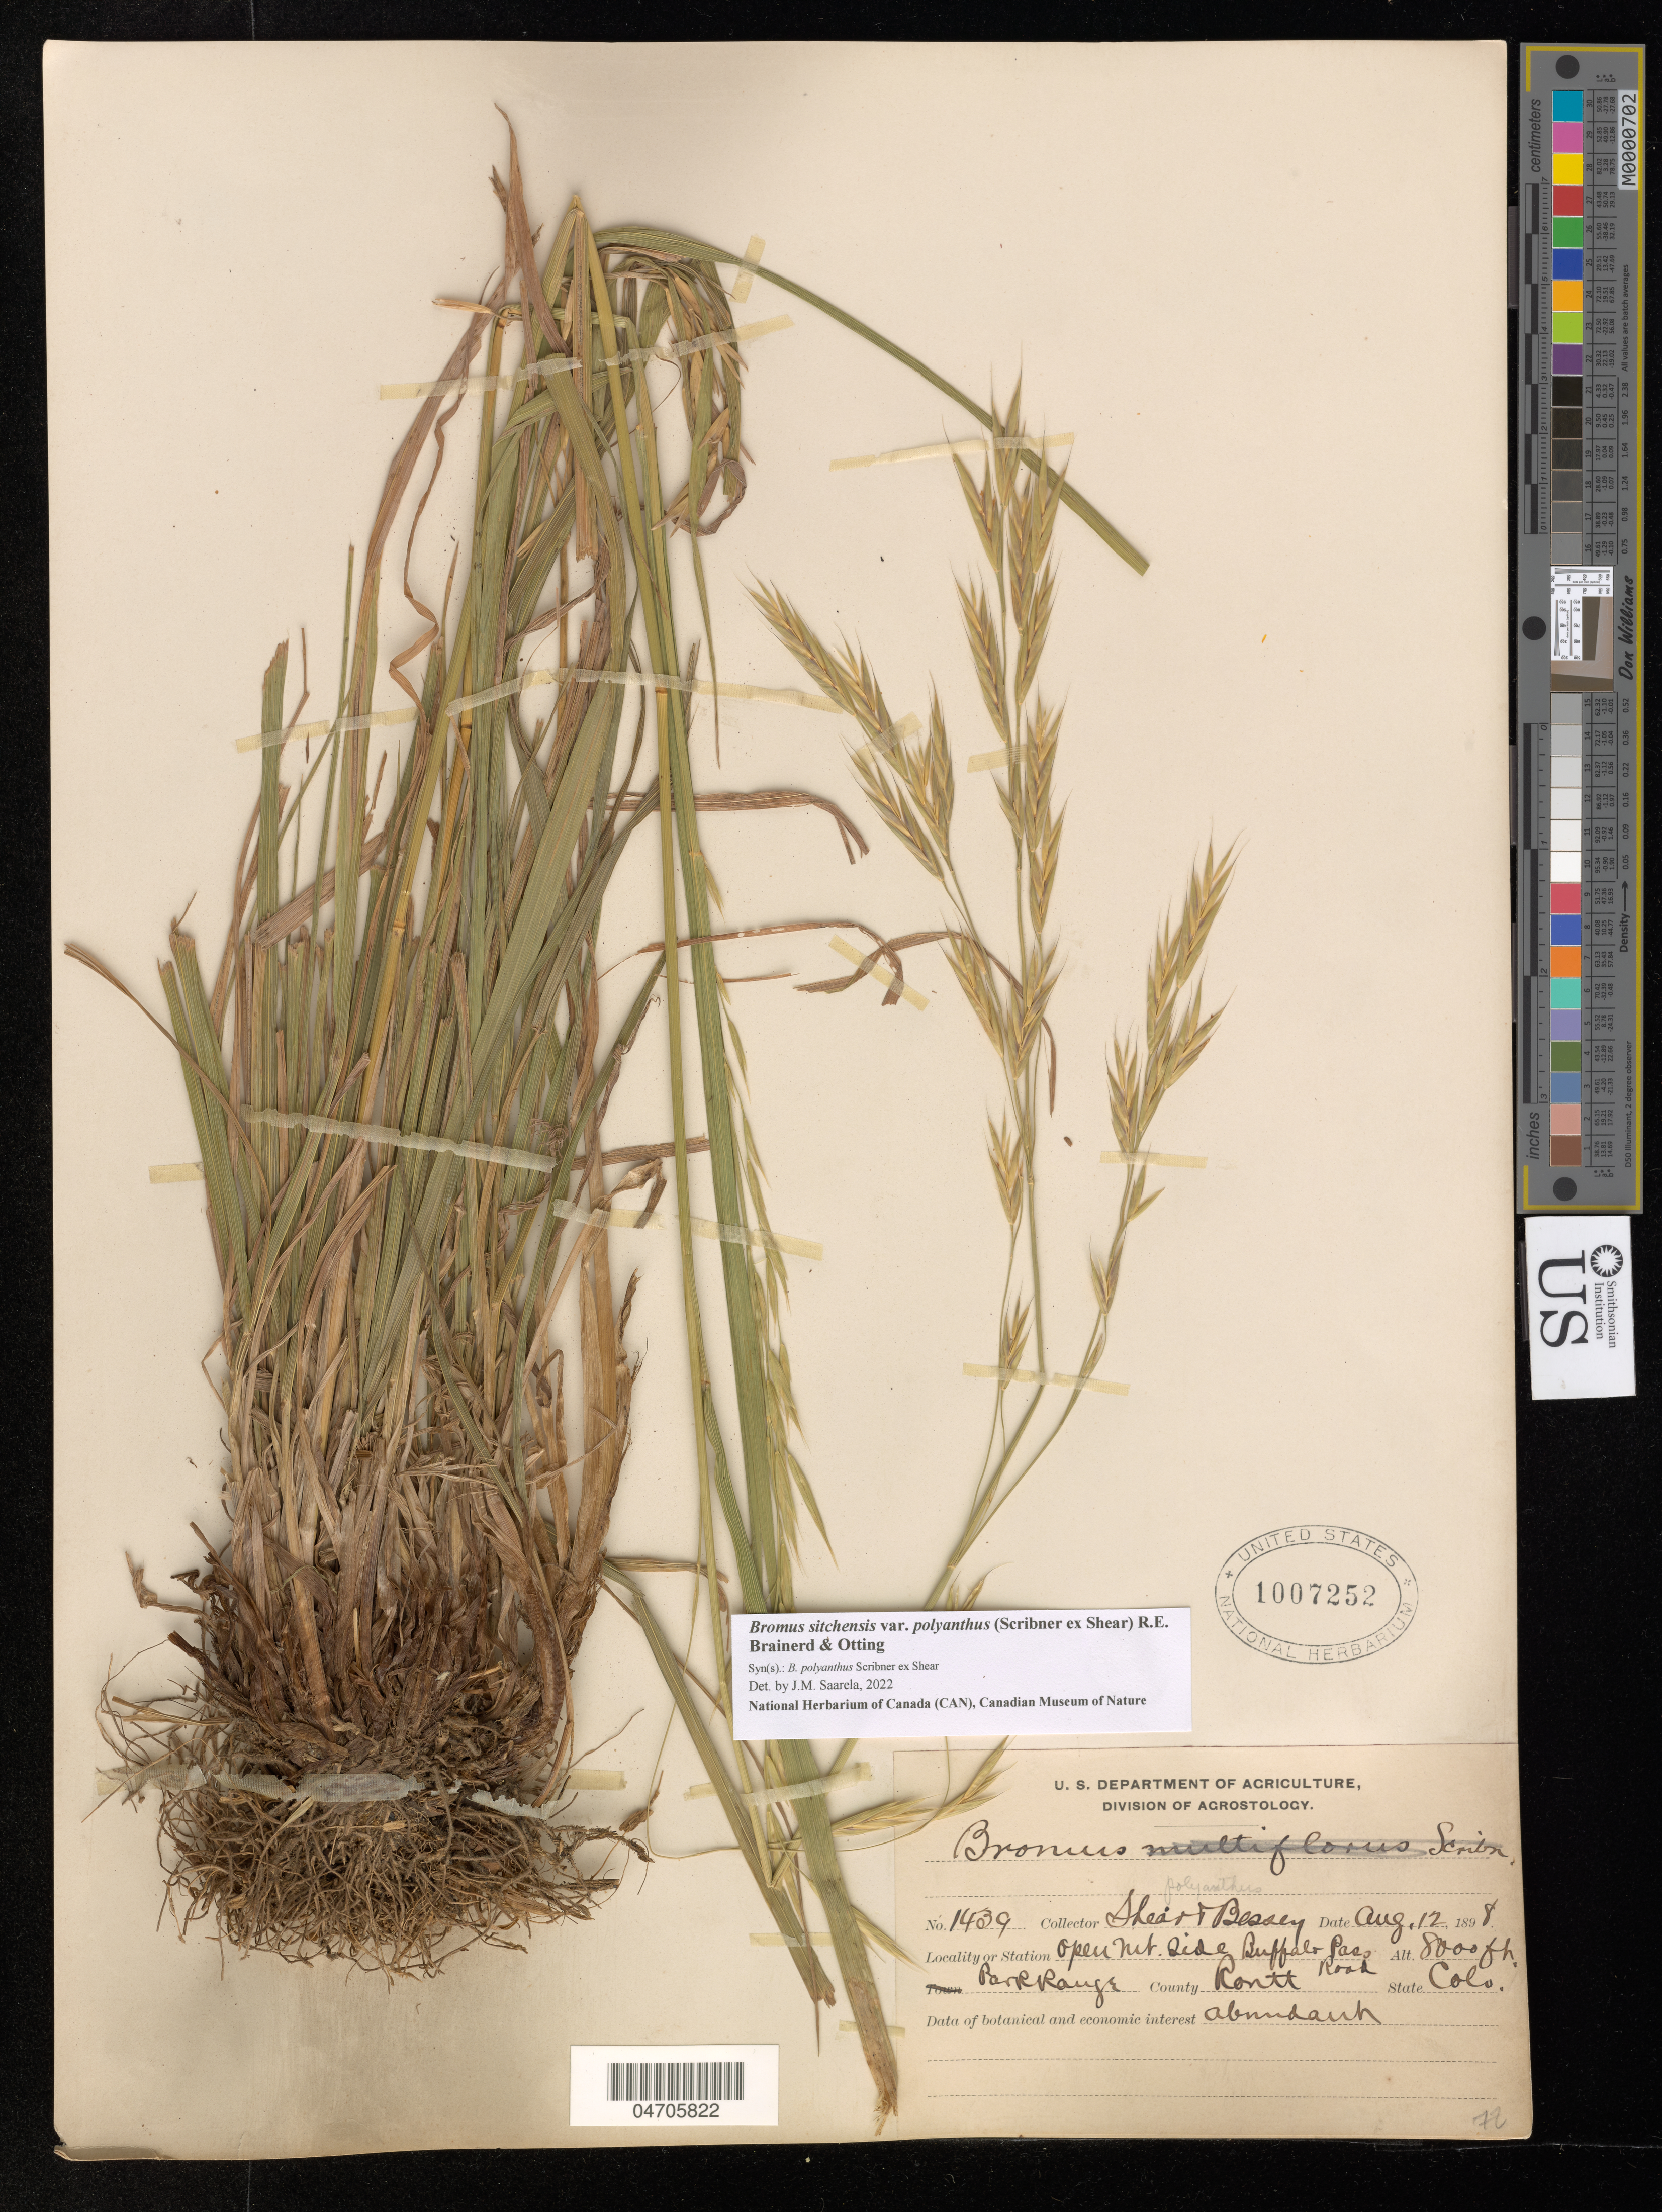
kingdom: Plantae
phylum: Tracheophyta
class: Liliopsida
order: Poales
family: Poaceae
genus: Bromus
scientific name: Bromus polyanthus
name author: Scribn. ex Shear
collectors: -- Shear & -. Bessey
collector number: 1439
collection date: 1898-08-12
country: United States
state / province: Colorado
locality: Open mt. side Buffalo Pass Road. Park range. County Routt.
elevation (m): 2438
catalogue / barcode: US 1007252